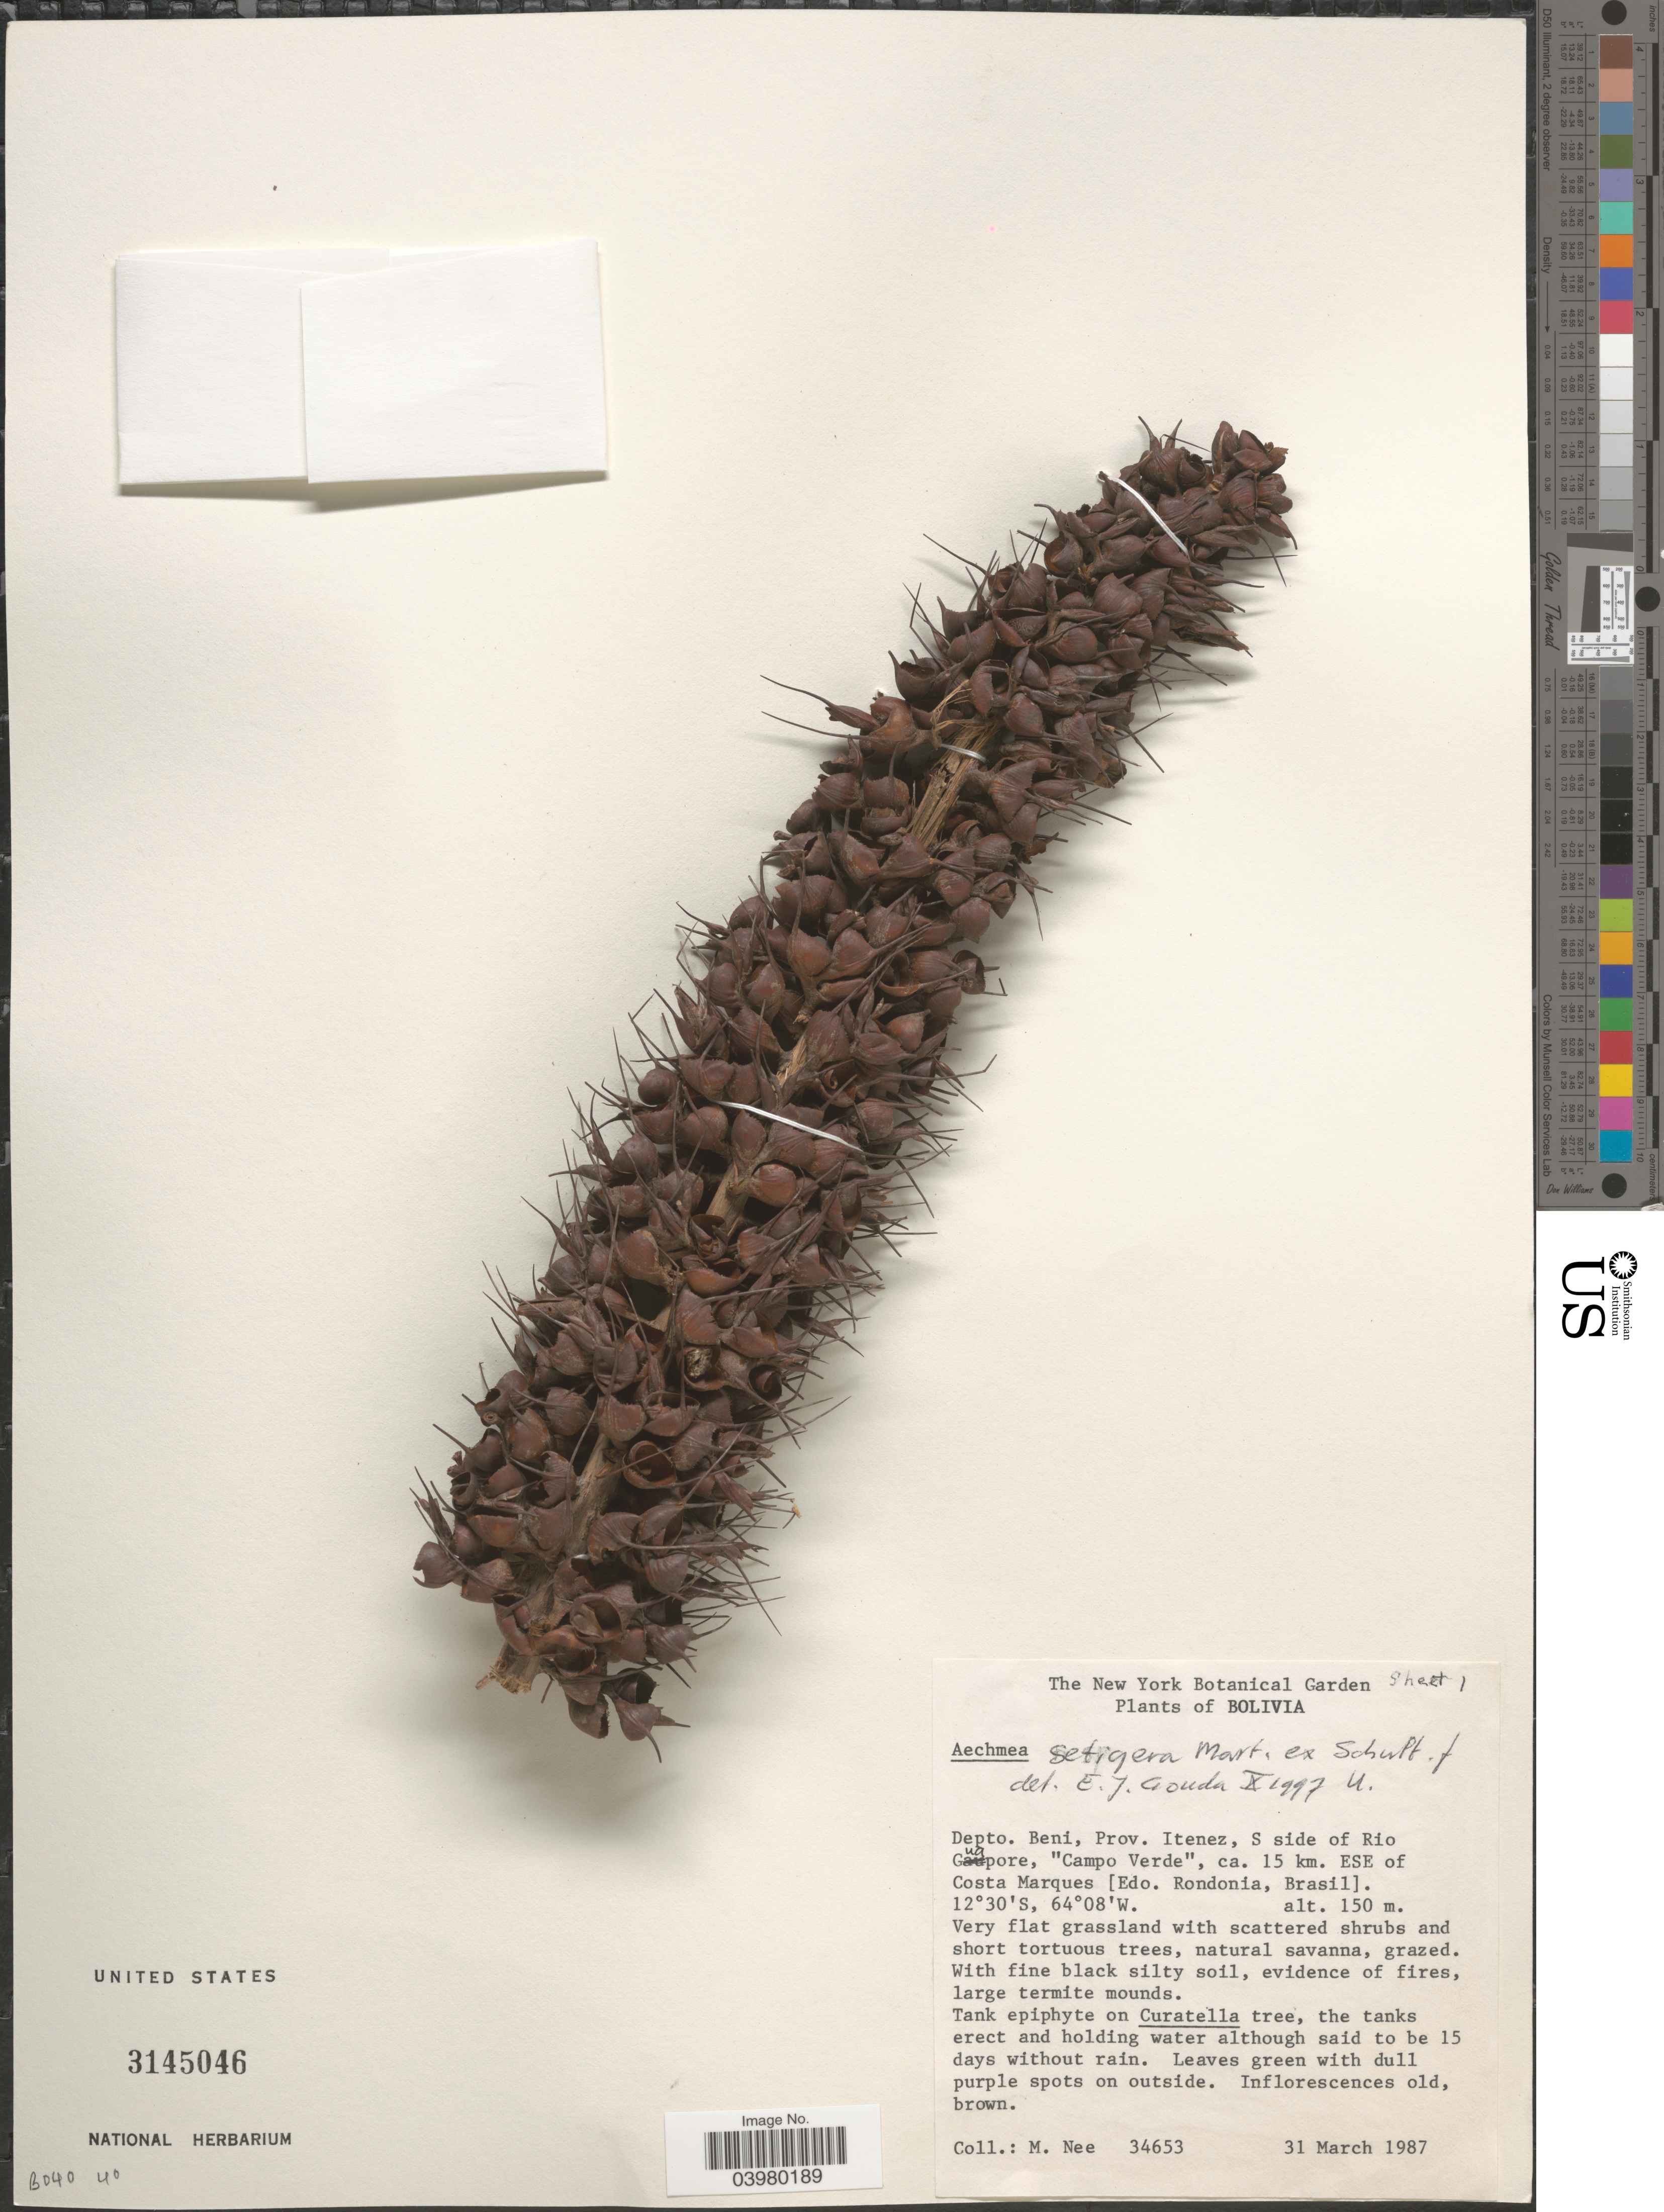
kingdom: Plantae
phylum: Tracheophyta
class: Liliopsida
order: Poales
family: Bromeliaceae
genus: Aechmea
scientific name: Aechmea setigera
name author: Mart. ex Schult. & Schult. f.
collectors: M. Nee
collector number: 34653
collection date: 1987-03-31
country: Bolivia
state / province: Beni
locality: Depto. Beni, Prov. Itenez, S side of Rio Guapore, "Campo Verde", ca. 15 km. ESE of Costa Marques [Edo. Rondonia, Brasil].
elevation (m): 150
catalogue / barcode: US 3145046